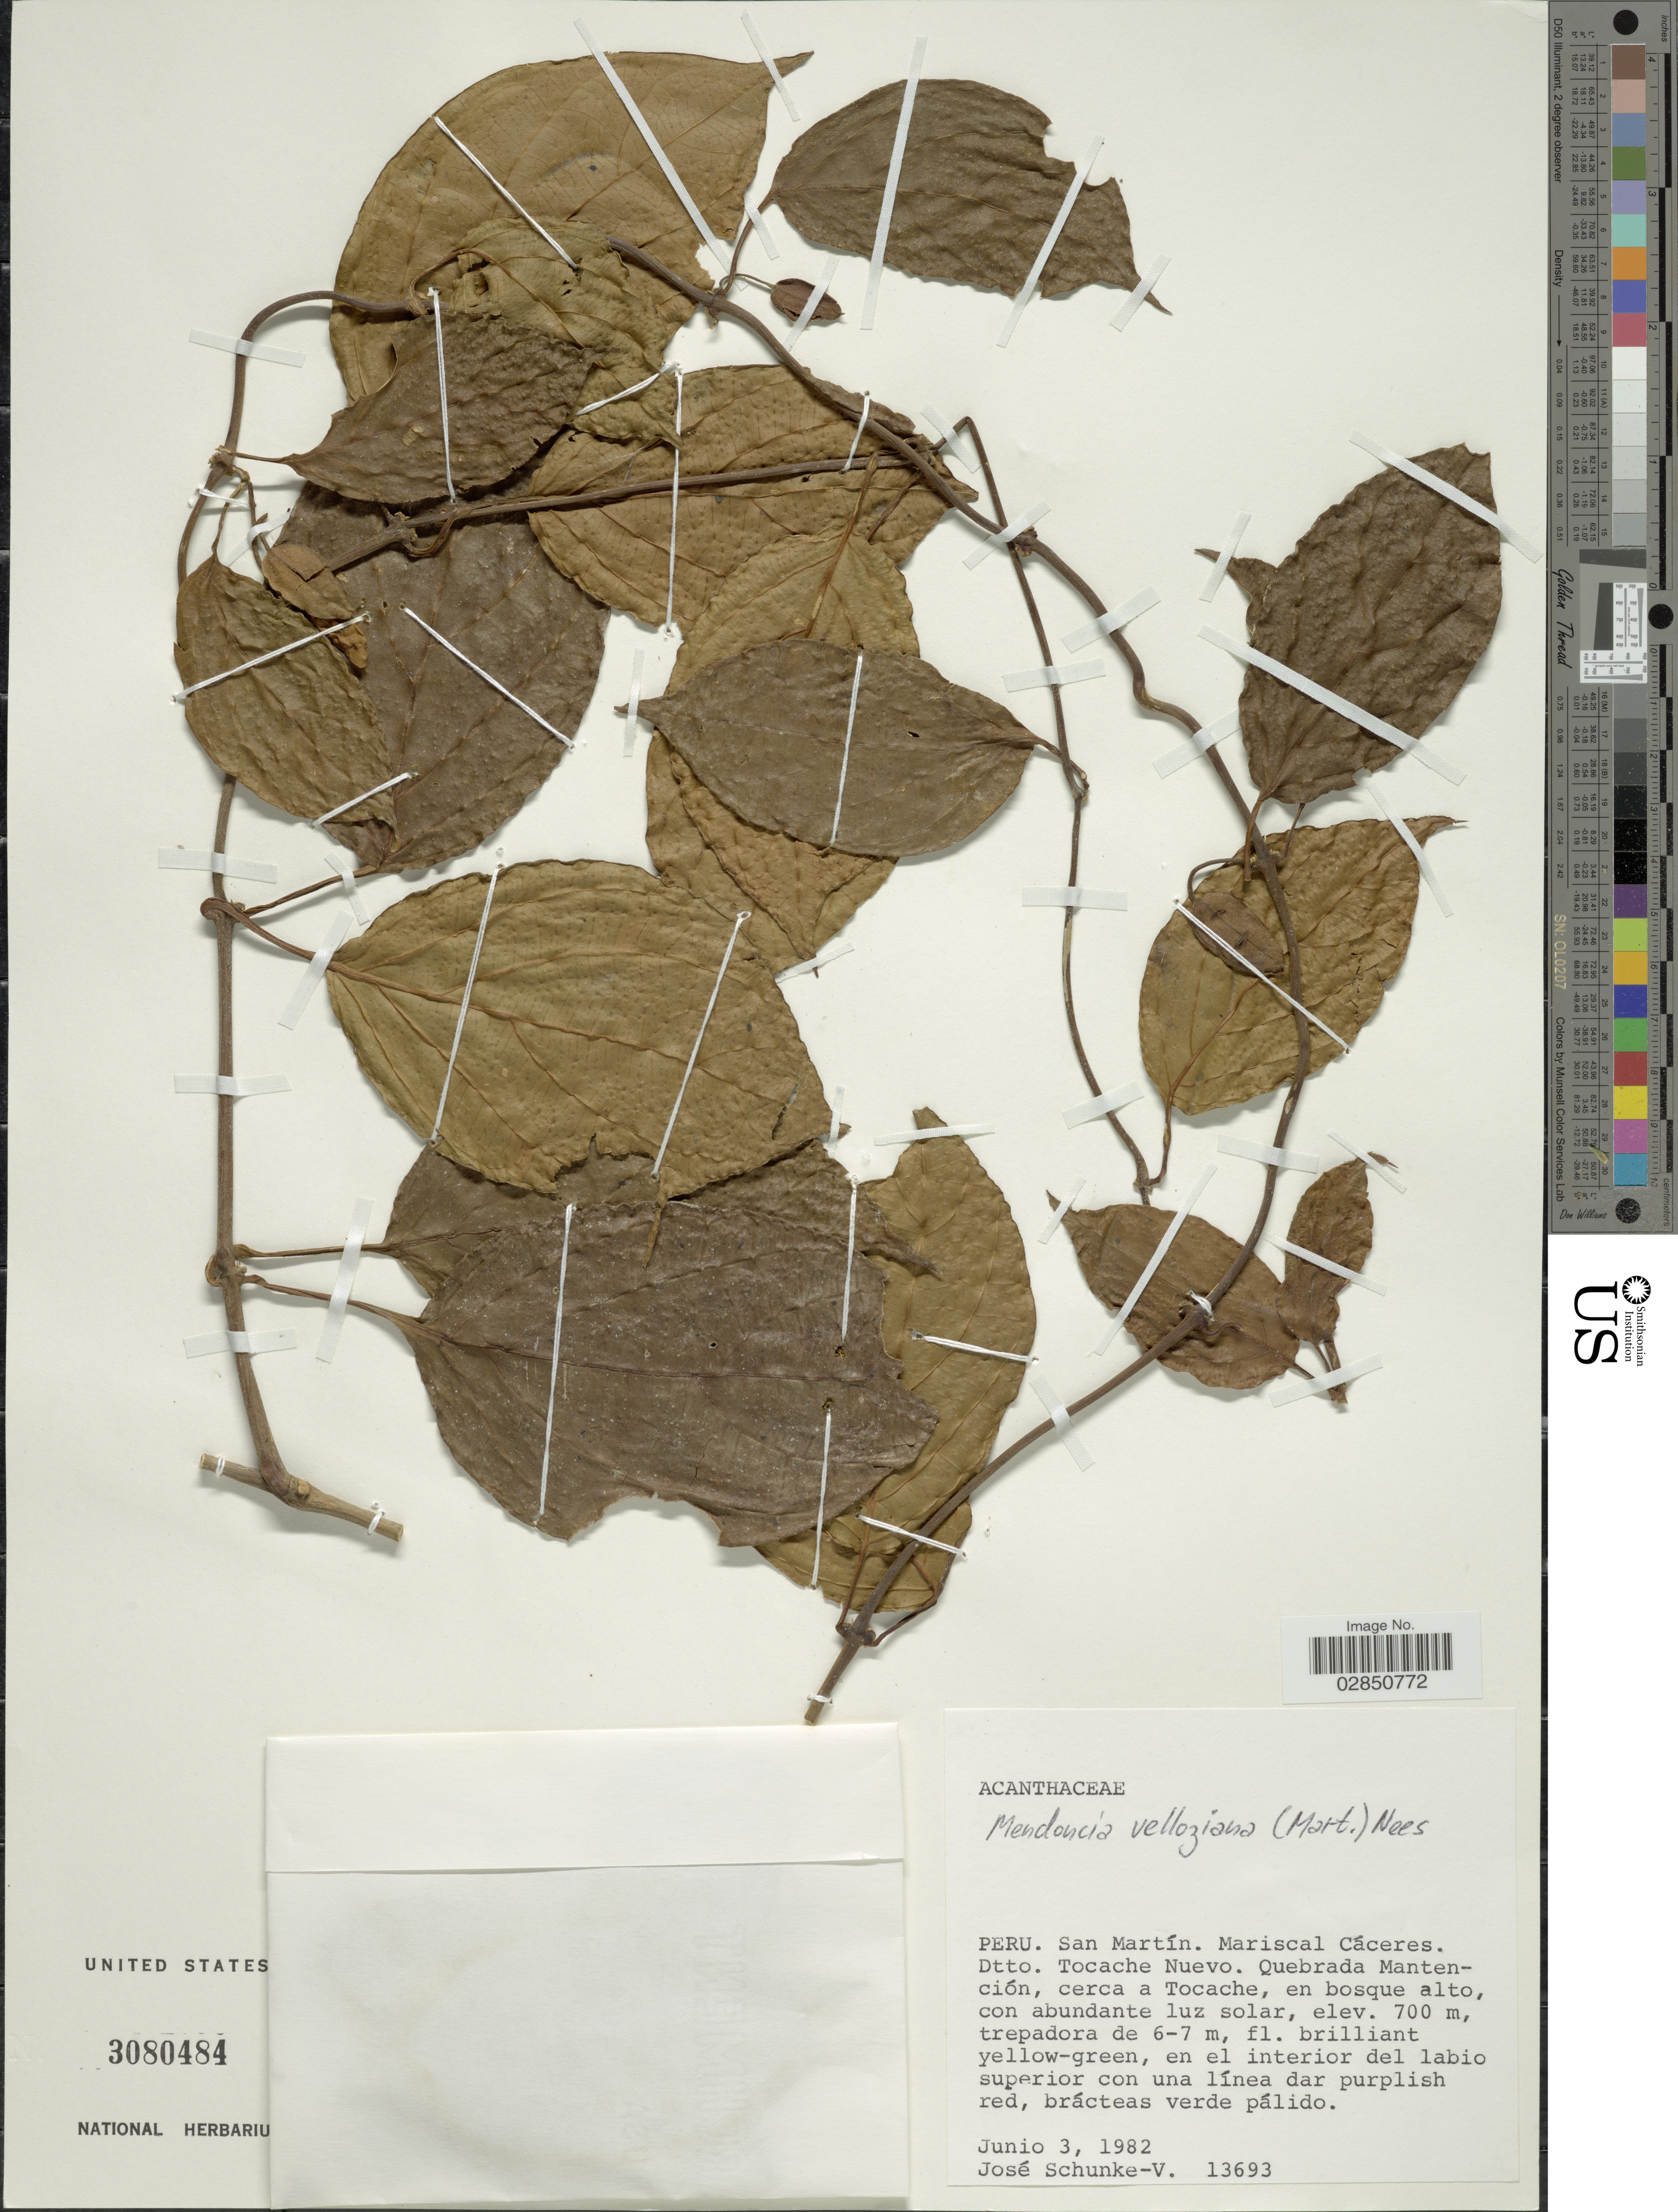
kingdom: Plantae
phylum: Tracheophyta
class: Magnoliopsida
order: Lamiales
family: Acanthaceae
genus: Mendoncia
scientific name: Mendoncia aspera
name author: (Ruiz & Pav.) Nees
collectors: J. Schunke Vigo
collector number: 13693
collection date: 1982-06-03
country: Peru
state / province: San Martín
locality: Mariscal Cáceres. Dtto. Tocache Nuevo. Quebrada Mantención, cerca a Tocache.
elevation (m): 700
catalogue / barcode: US 3080484